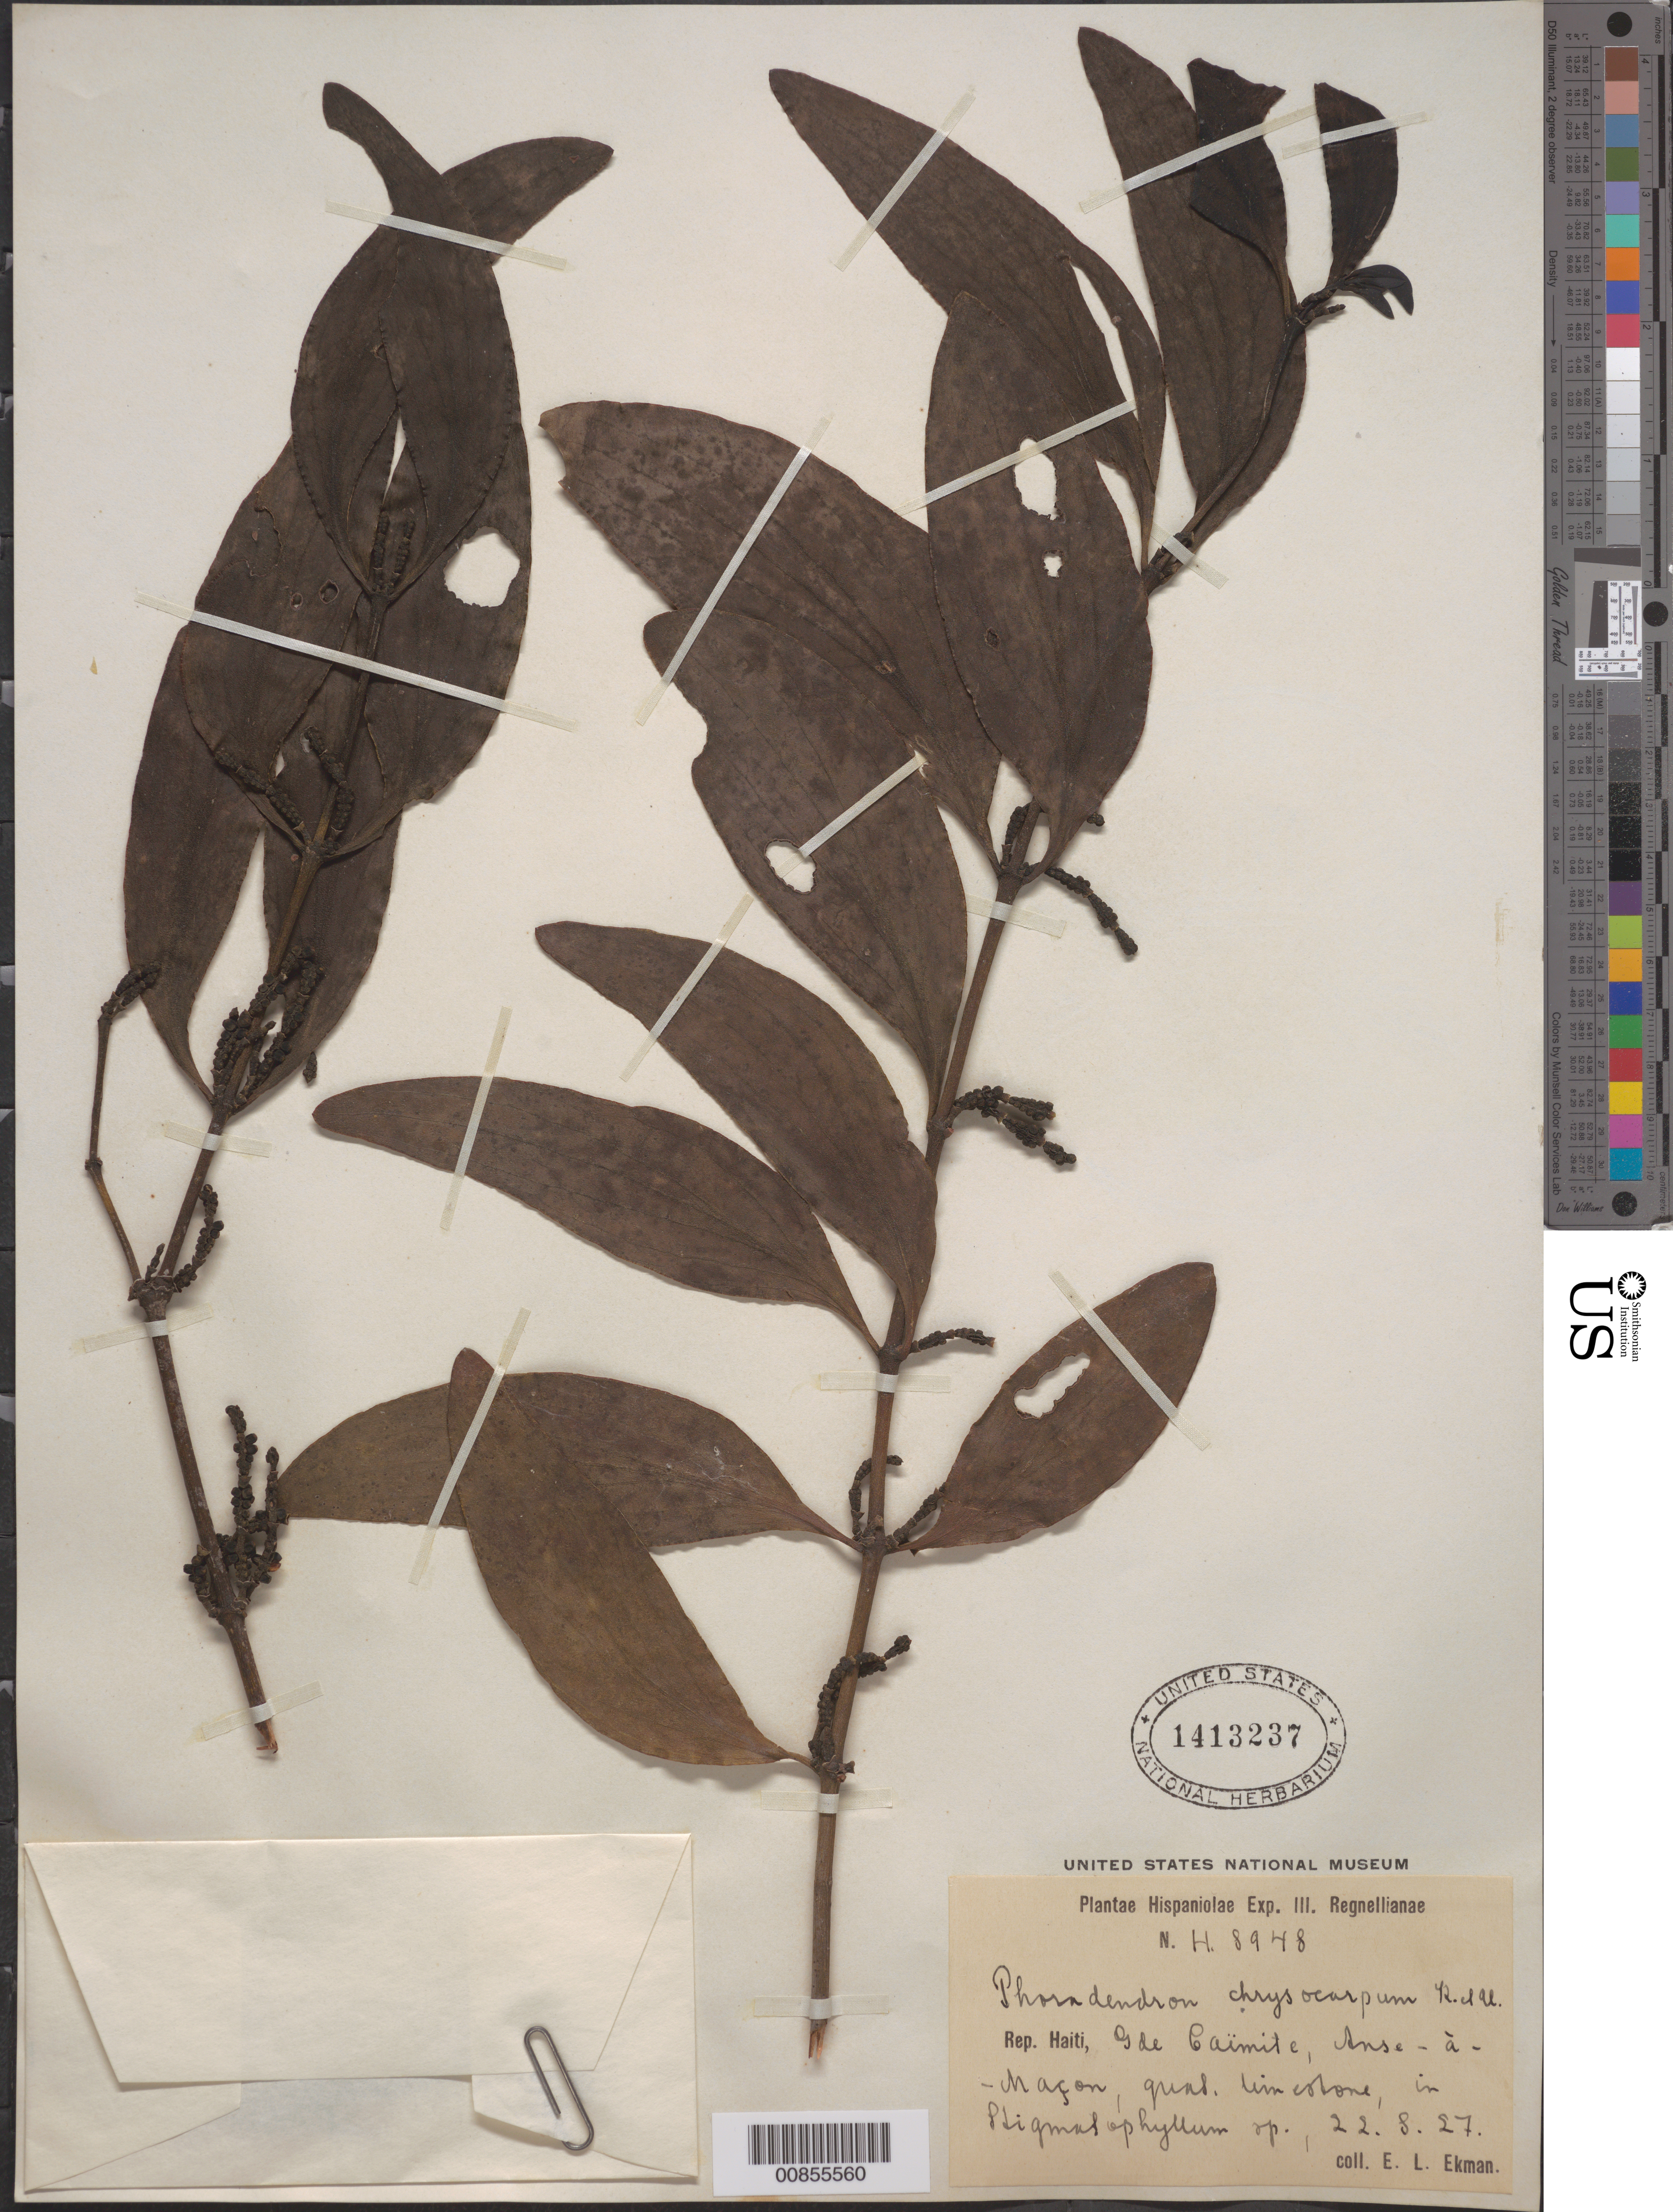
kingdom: Plantae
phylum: Tracheophyta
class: Magnoliopsida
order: Santalales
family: Viscaceae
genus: Phoradendron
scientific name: Phoradendron anceps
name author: (Spreng.) M. Gómez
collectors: E. L. Ekman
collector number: H 8948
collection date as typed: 22 Aug 1927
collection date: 1927-08-22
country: Haiti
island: Grande Cayemite I.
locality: Gde. Caïmite, Anse-à-Maçon.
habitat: Quaternary limestone. In Stigmatophyllum sp.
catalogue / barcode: US 1413237